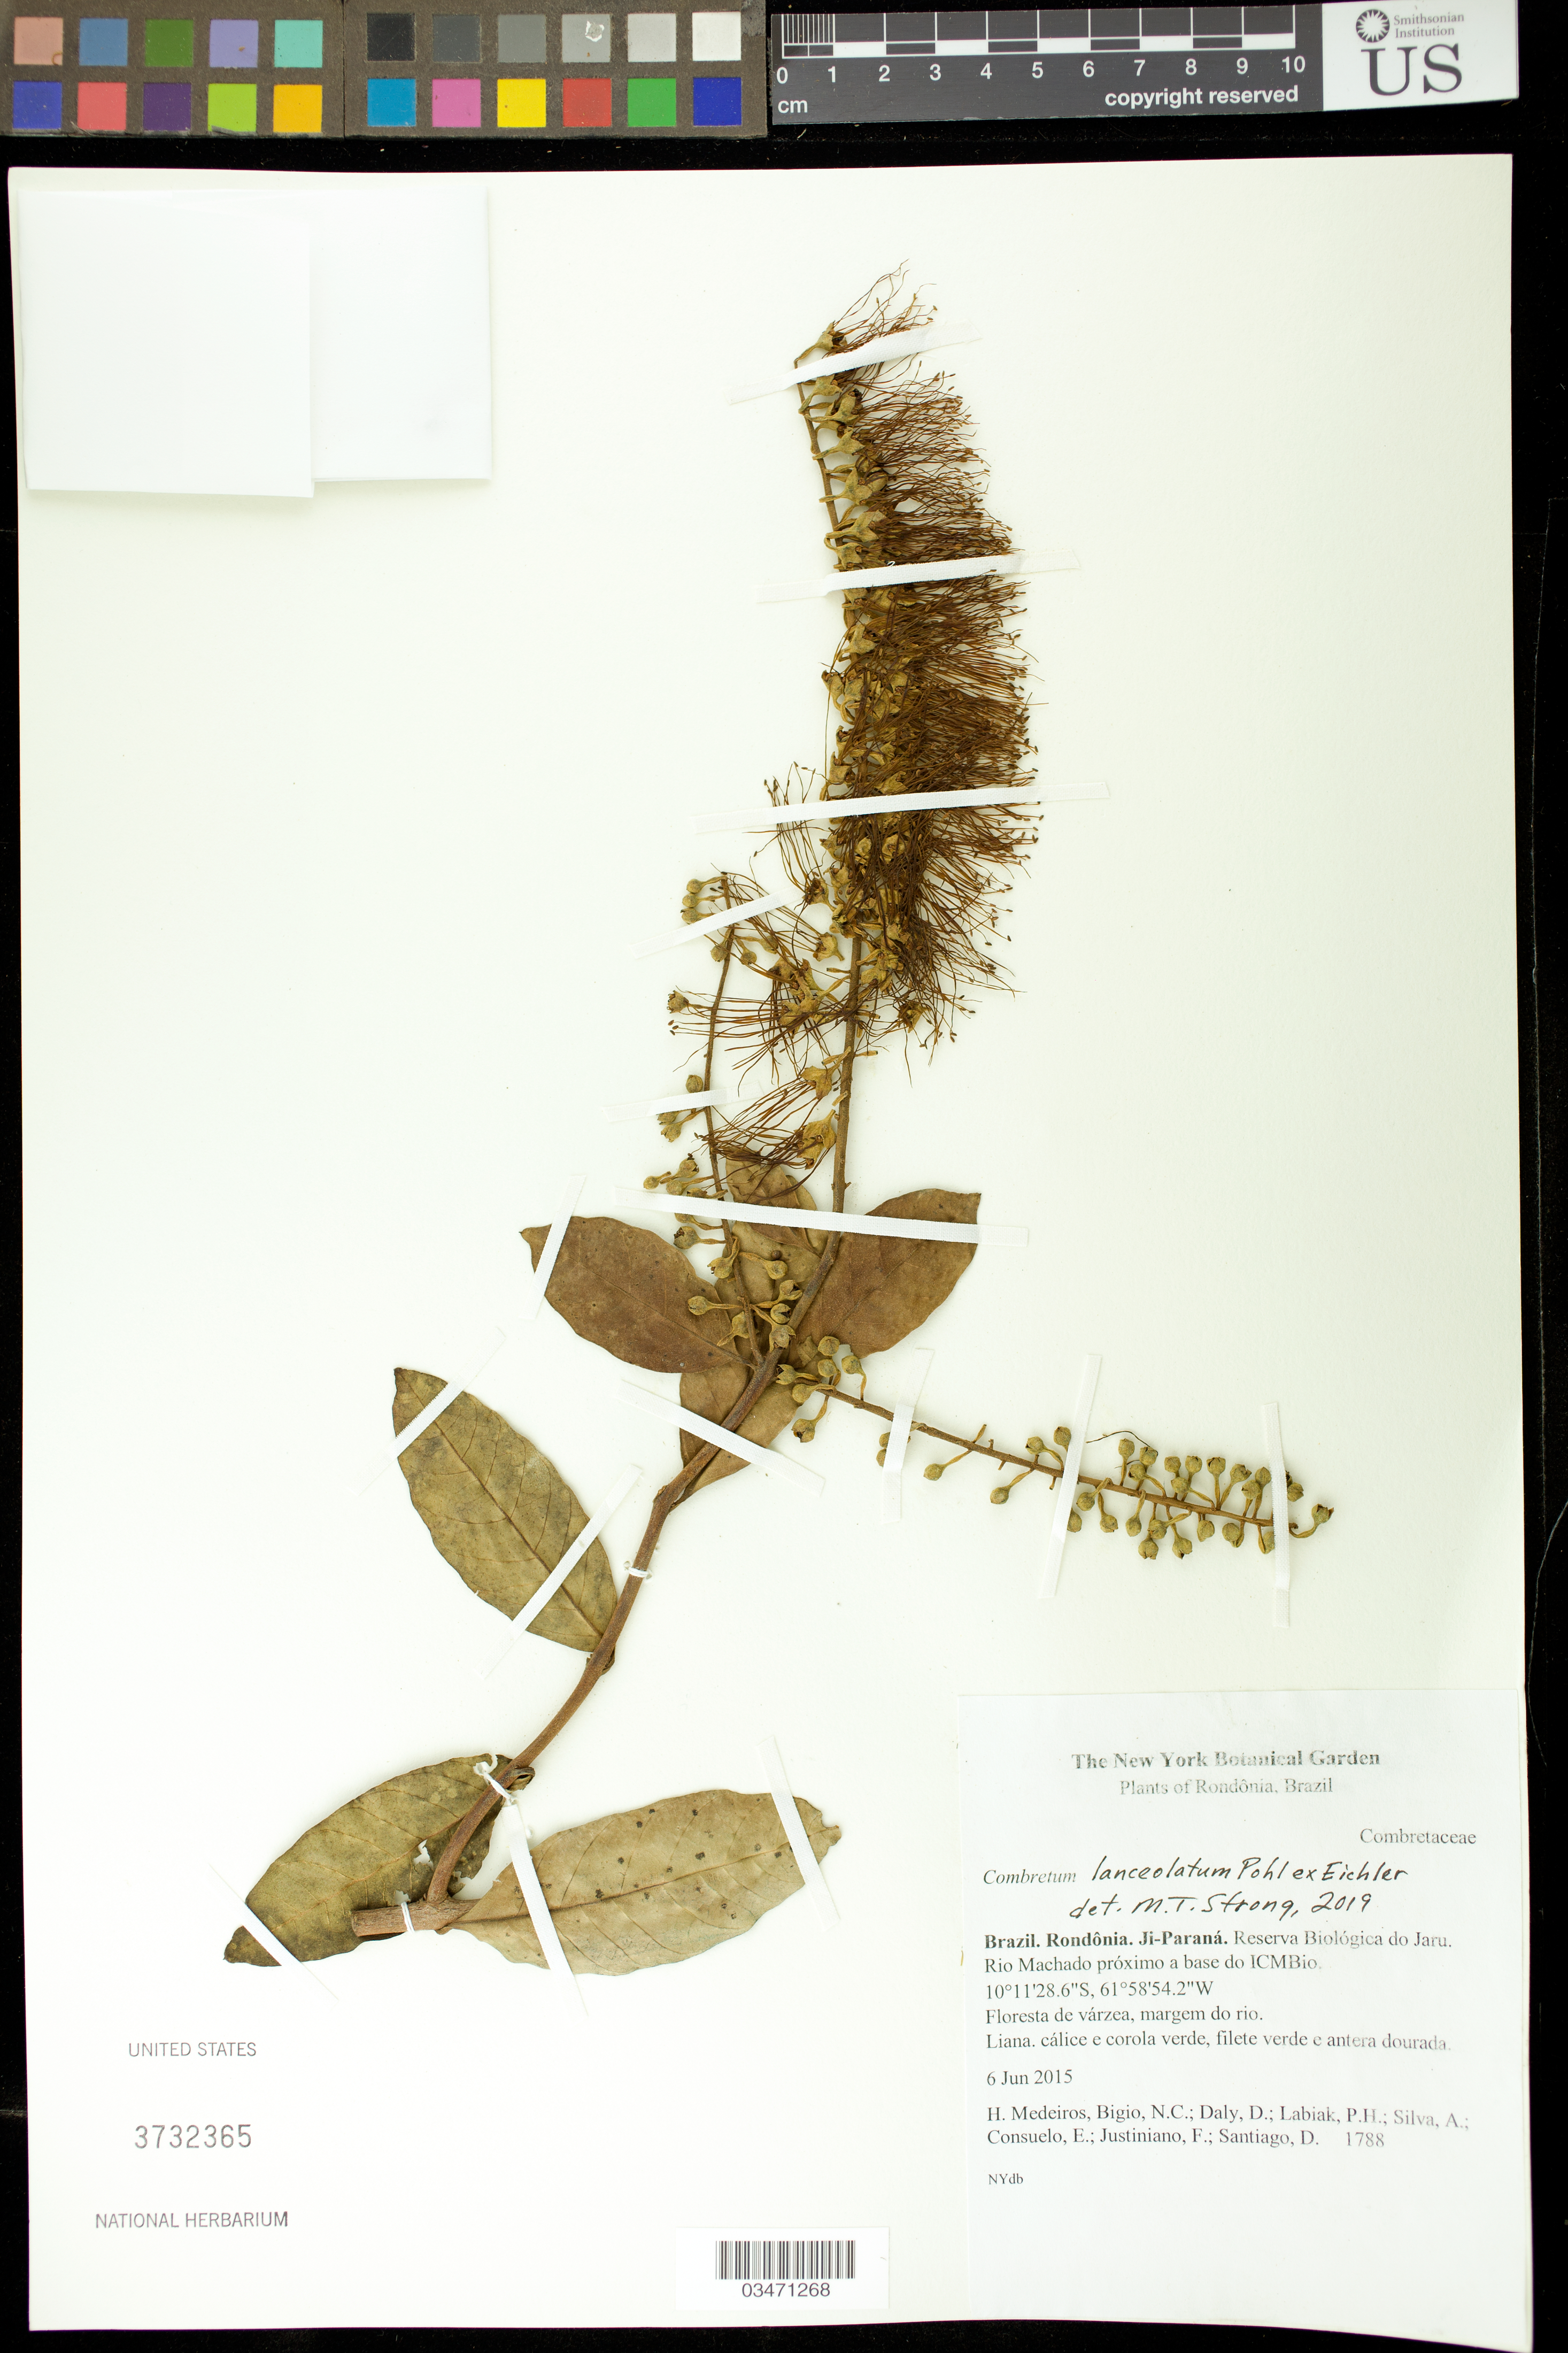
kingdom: Plantae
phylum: Tracheophyta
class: Magnoliopsida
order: Myrtales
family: Combretaceae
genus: Combretum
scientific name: Combretum lanceolatum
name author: Pohl ex Eichler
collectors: H. Medeiros, N. C. Bigio, D. Daly, P. H. Labiak, A. Silva, E. Consuelo, F. Justiniano & D. Santiago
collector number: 1788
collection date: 2015-06-06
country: Brazil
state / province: Rondônia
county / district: Ji-Paraná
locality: Reserva Biologica do Jaru. Rio Machado proximo a base do ICMBio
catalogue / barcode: US 3732365